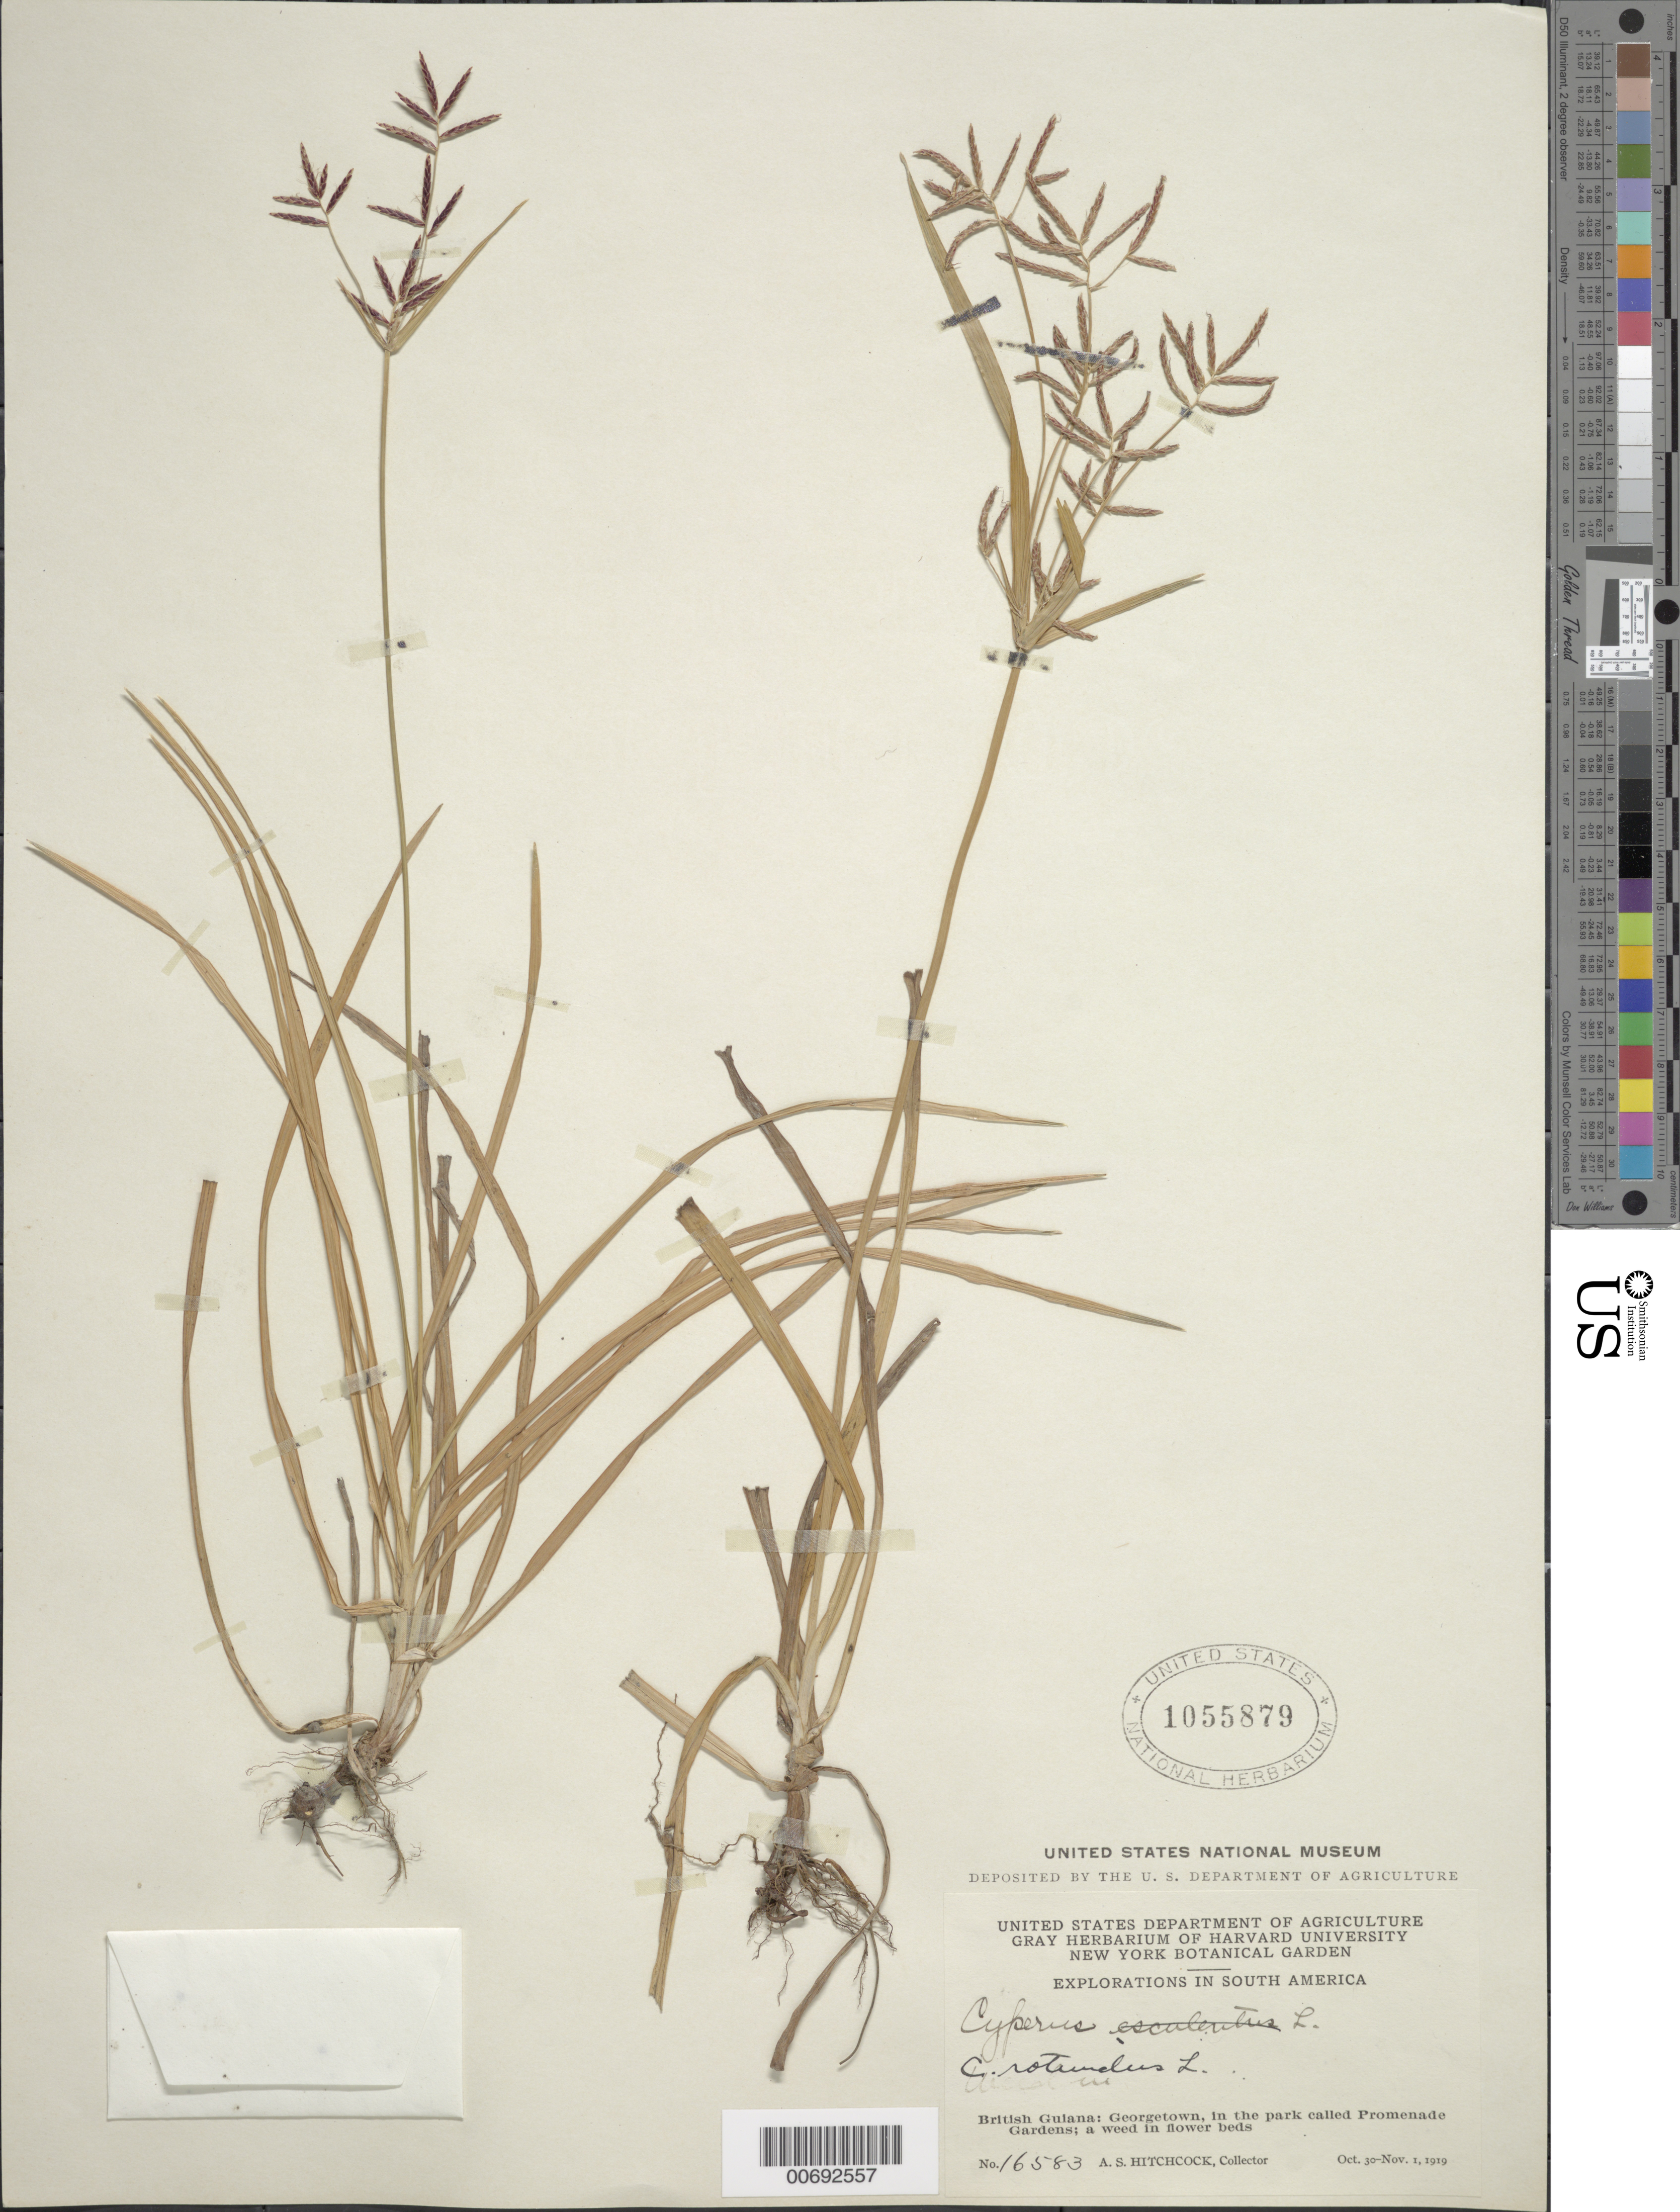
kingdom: Plantae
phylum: Tracheophyta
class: Liliopsida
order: Poales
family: Cyperaceae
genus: Cyperus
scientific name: Cyperus rotundus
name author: L.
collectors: A. S. Hitchcock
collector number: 16583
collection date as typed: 30-Oct-19 to 1-Nov-19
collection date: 1919-10-30/1919-11-01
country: Guyana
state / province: Demerara-Mahaica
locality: Georgetown, Promenade Gardens Park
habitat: Weed in flower bed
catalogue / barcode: US 1055879